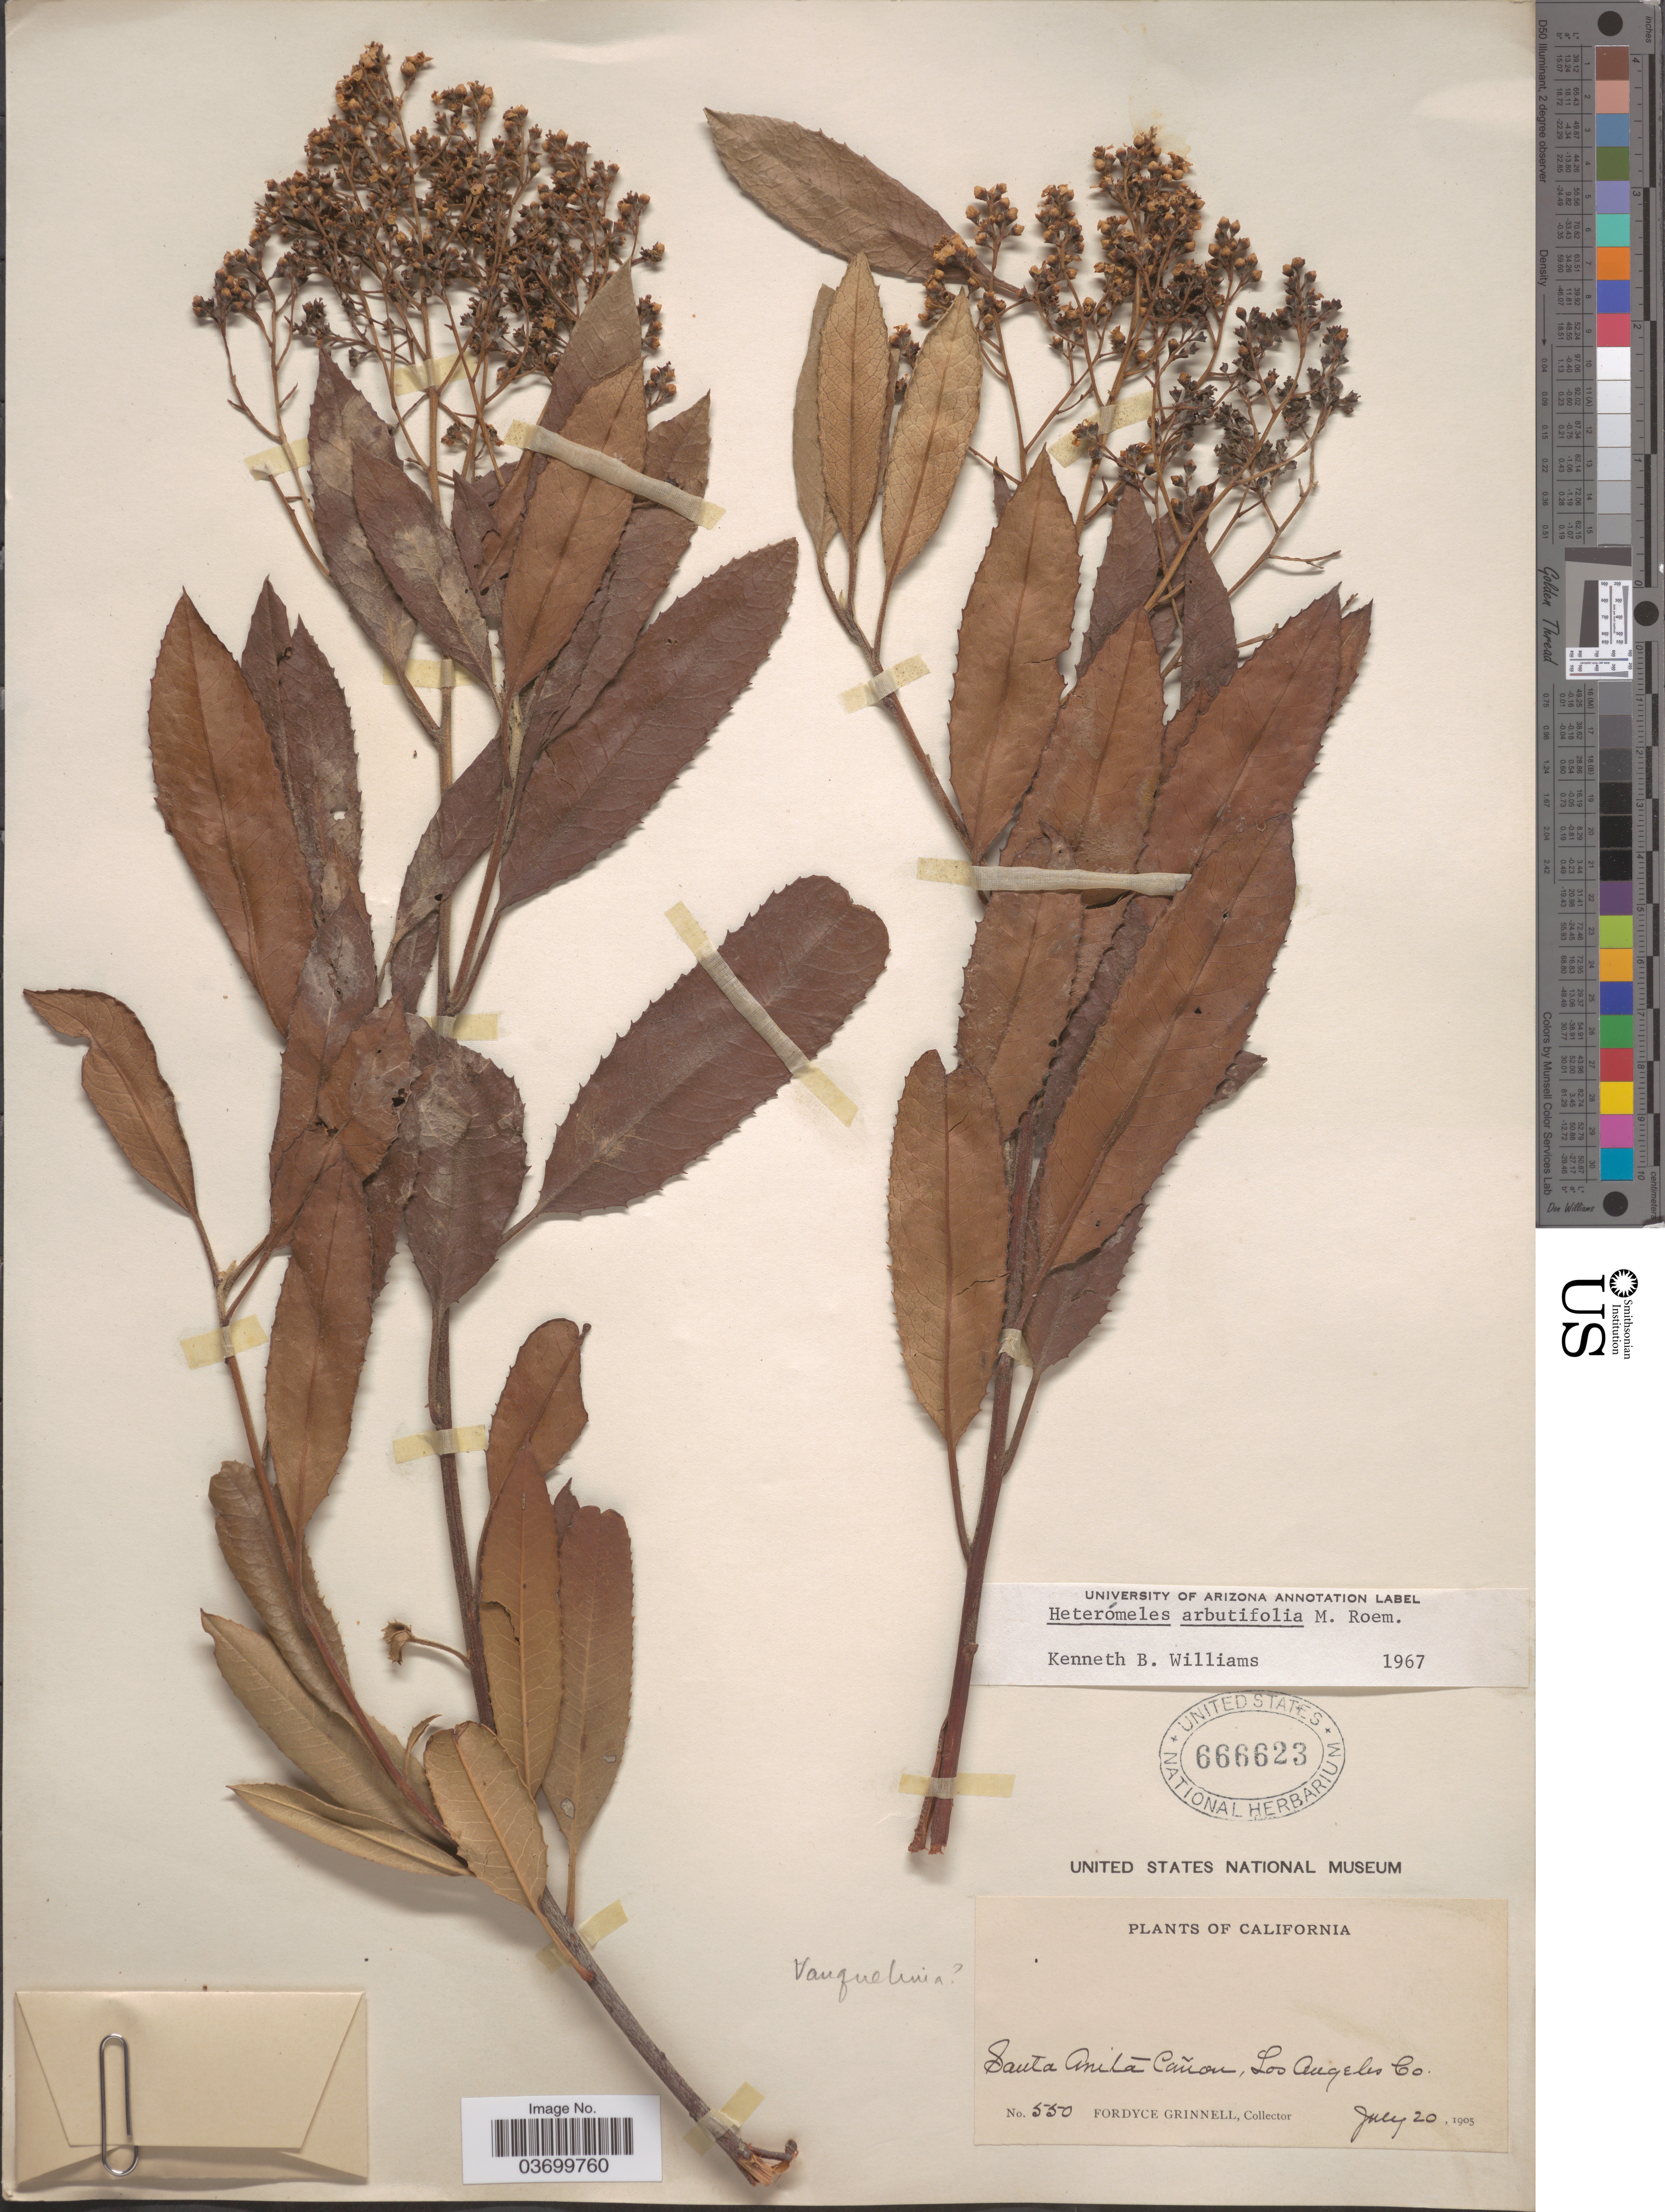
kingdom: Plantae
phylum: Tracheophyta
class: Magnoliopsida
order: Rosales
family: Rosaceae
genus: Heteromeles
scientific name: Heteromeles arbutifolia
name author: (Lindl.) Roemer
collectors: F. Grinnell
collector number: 550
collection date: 1905-07-20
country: United States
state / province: California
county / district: Los Angeles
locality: Santa Anita Cañon, Los Angeles Co.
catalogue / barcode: US 666623